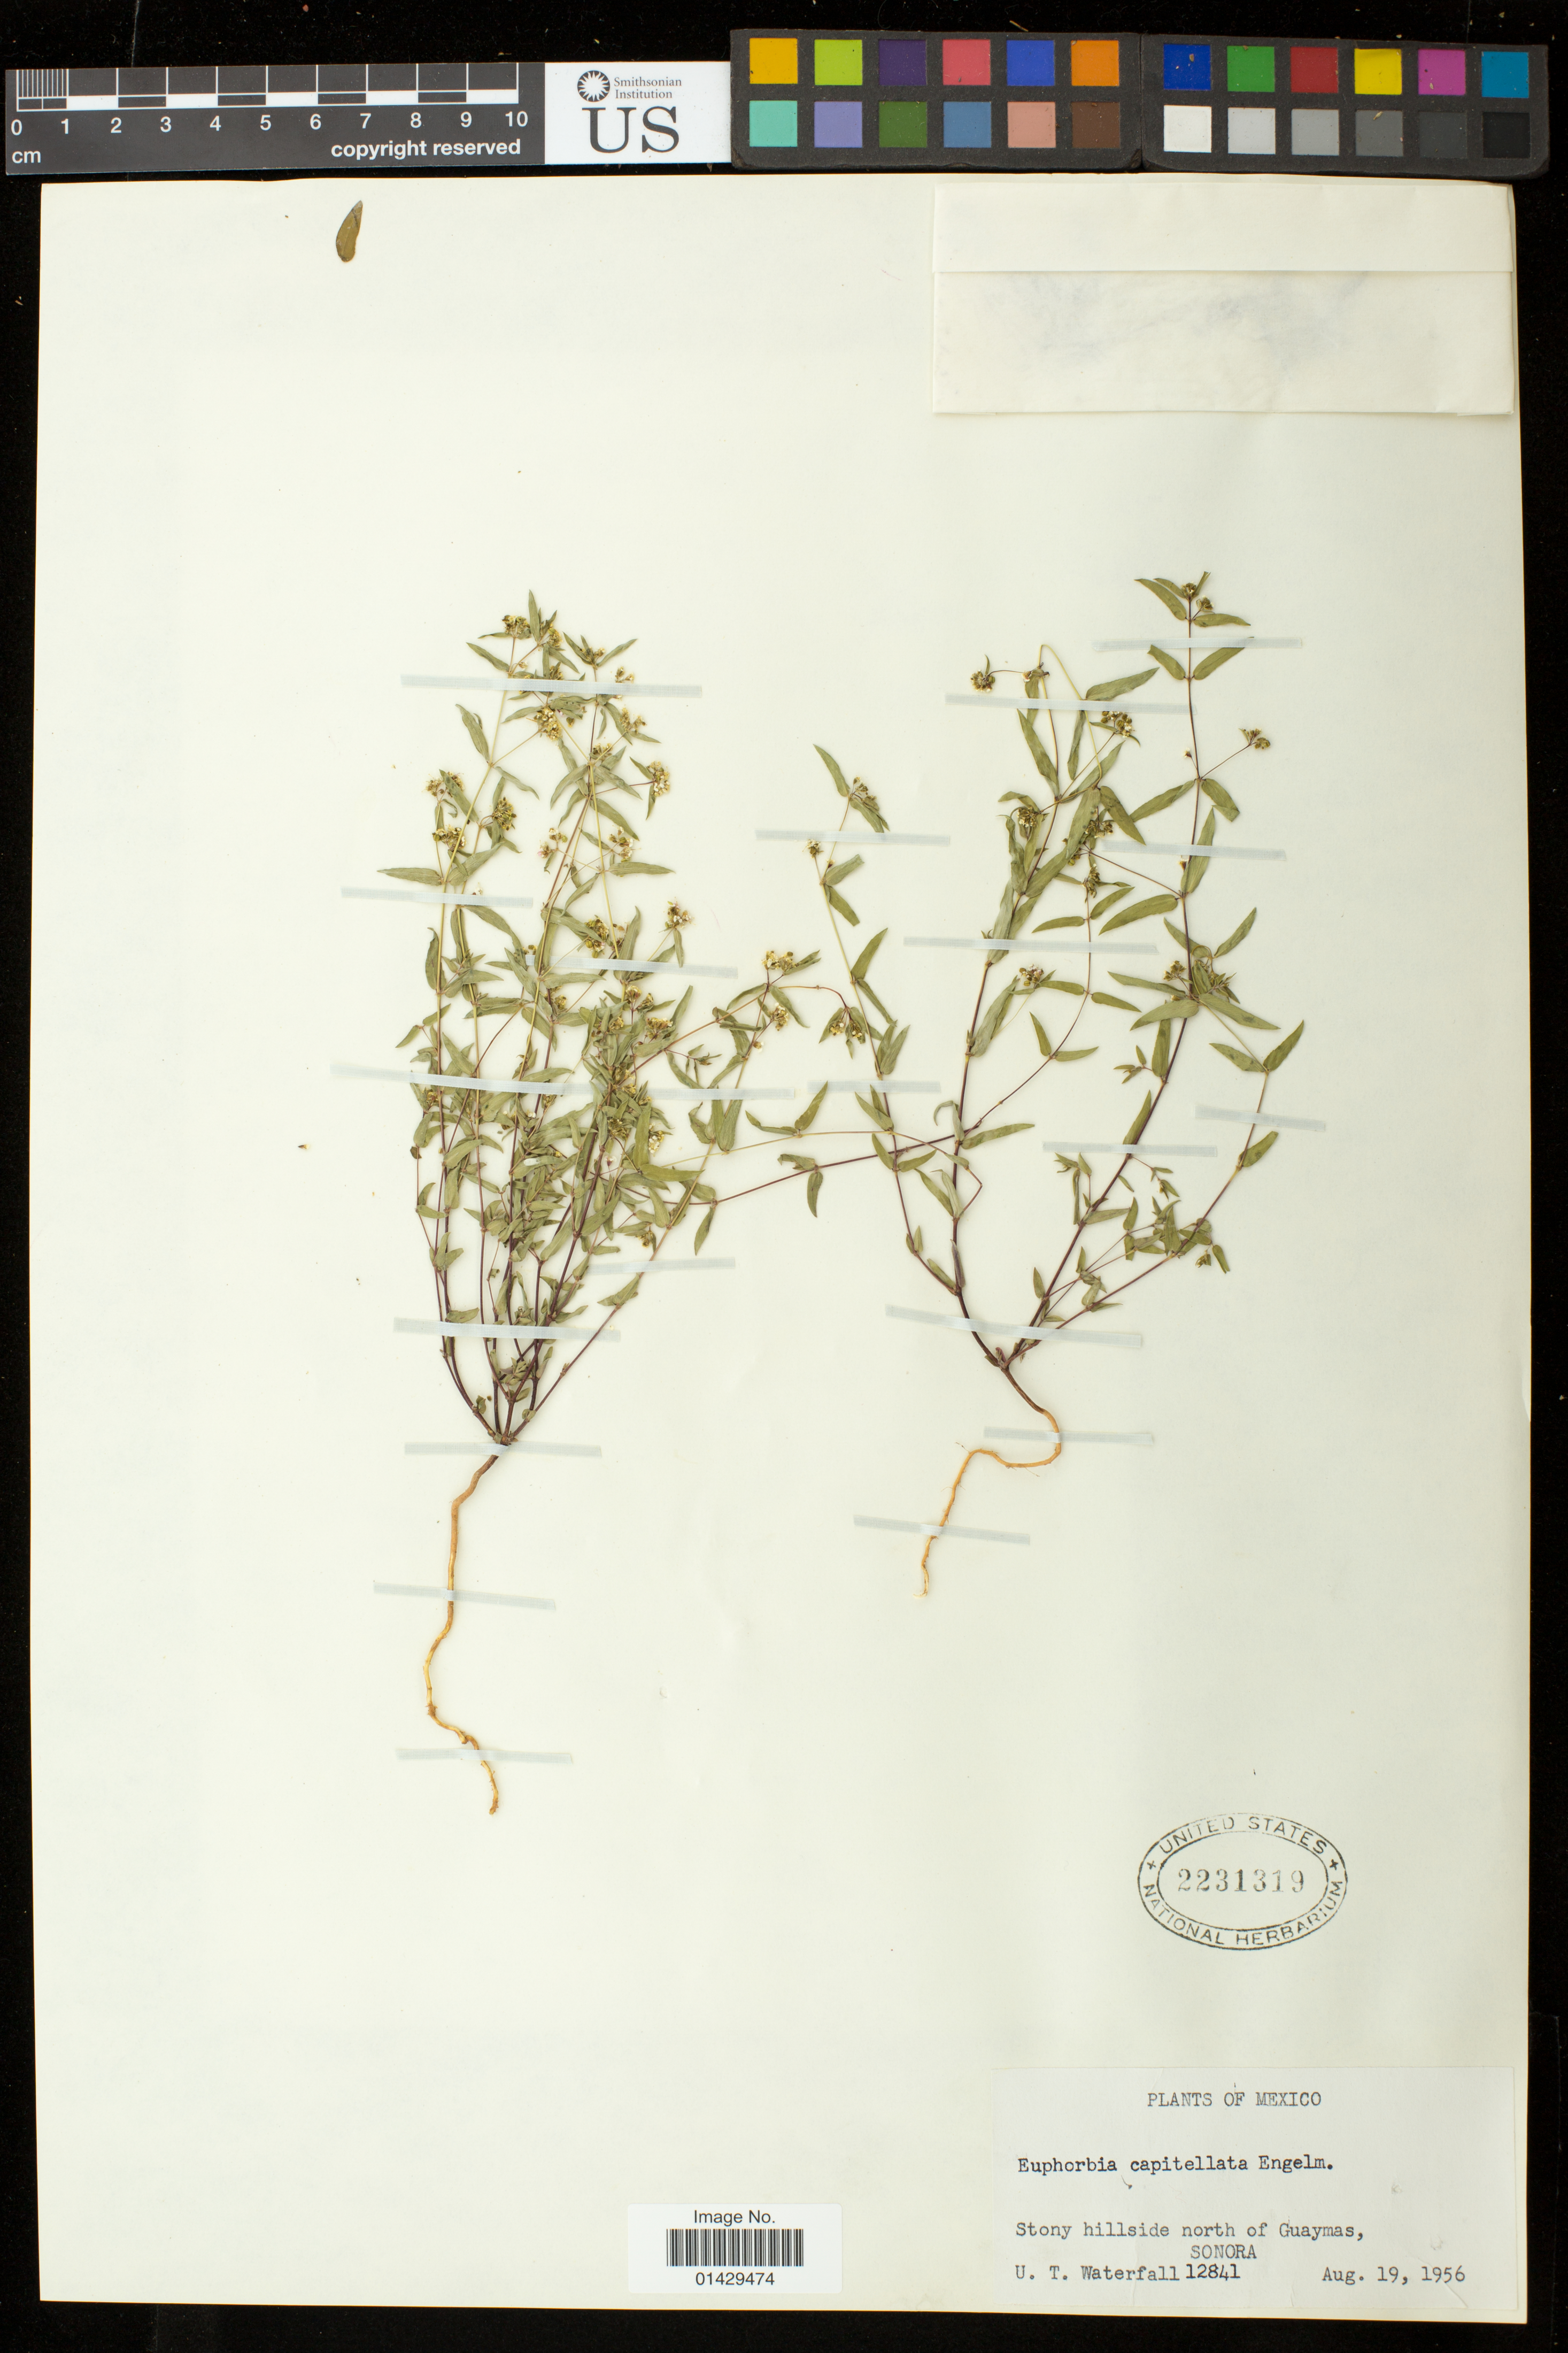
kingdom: Plantae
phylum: Tracheophyta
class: Magnoliopsida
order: Malpighiales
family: Euphorbiaceae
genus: Euphorbia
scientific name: Euphorbia capitellata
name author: Engelm. in Emory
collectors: U. T. Waterfall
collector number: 12841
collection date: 1956-08-19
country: Mexico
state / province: Sonora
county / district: Guaymas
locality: Stony hillside north of Guaymas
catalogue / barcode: US 2231319